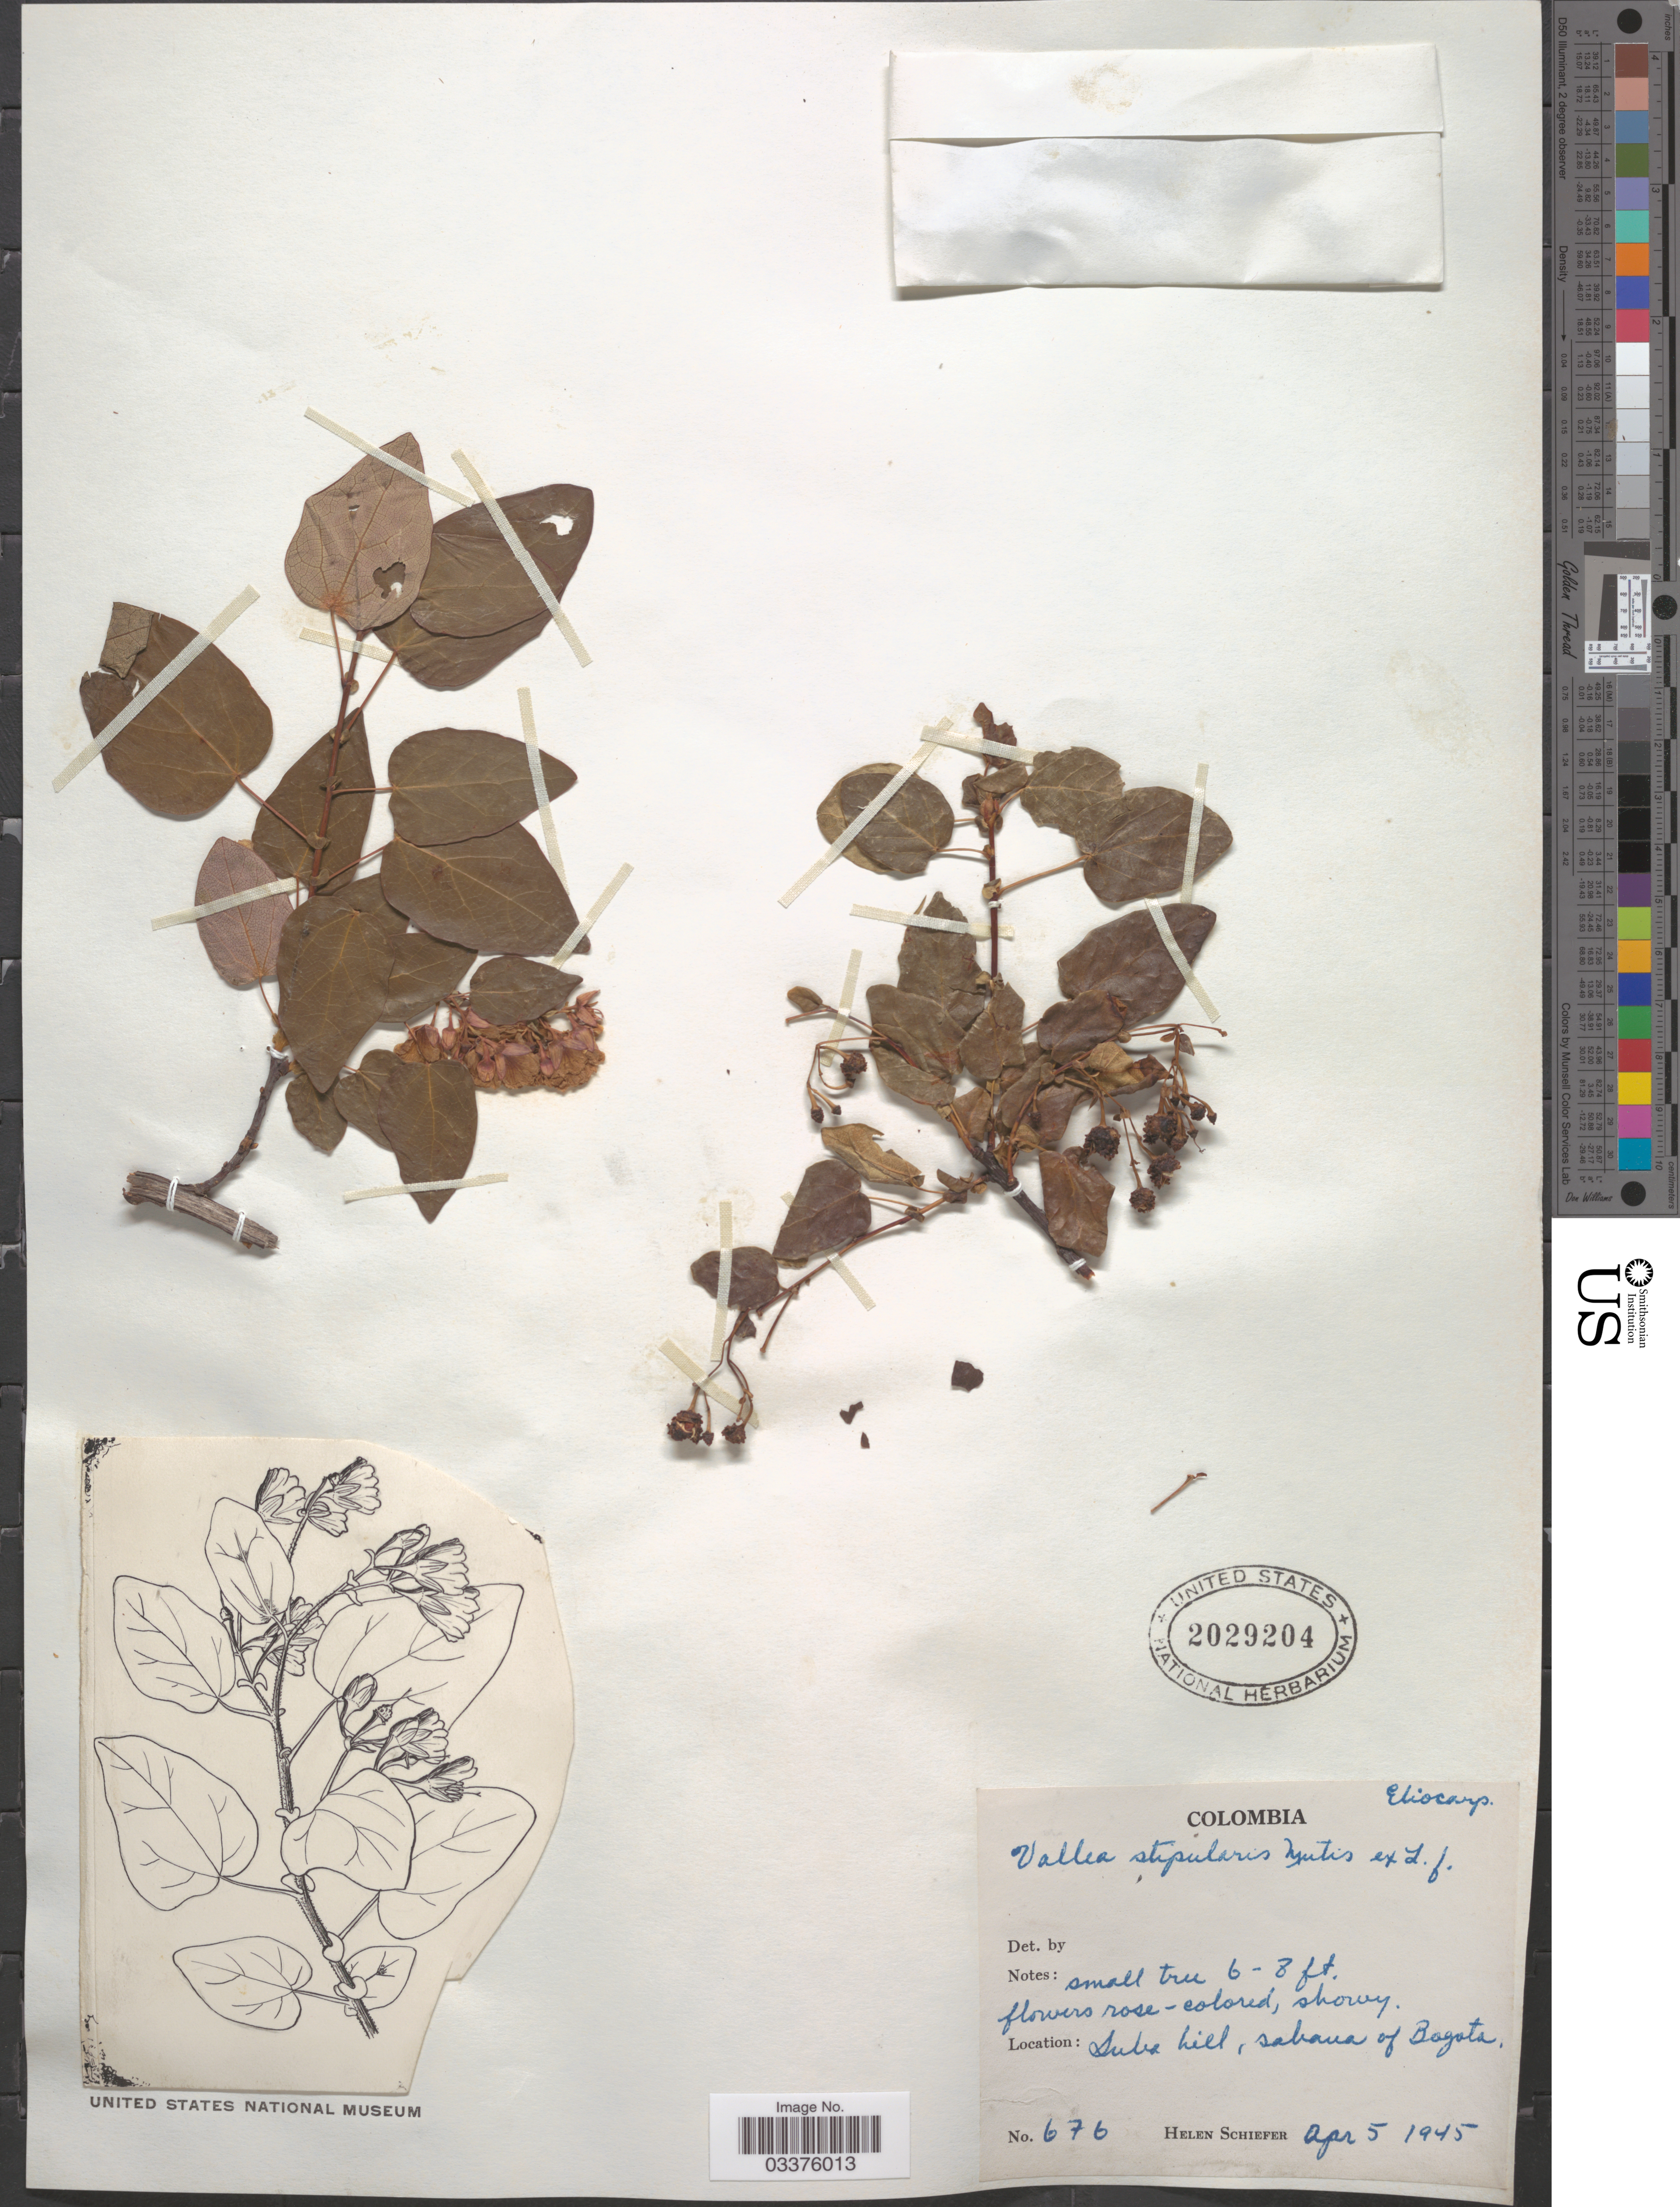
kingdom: Plantae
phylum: Tracheophyta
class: Magnoliopsida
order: Oxalidales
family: Elaeocarpaceae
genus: Vallea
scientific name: Vallea stipularis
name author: L. f.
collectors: H. Schiefer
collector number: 676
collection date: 1945-04-05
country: Colombia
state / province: Bogota D.C.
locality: Suba hill, sabana of Bogota.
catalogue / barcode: US 2029204